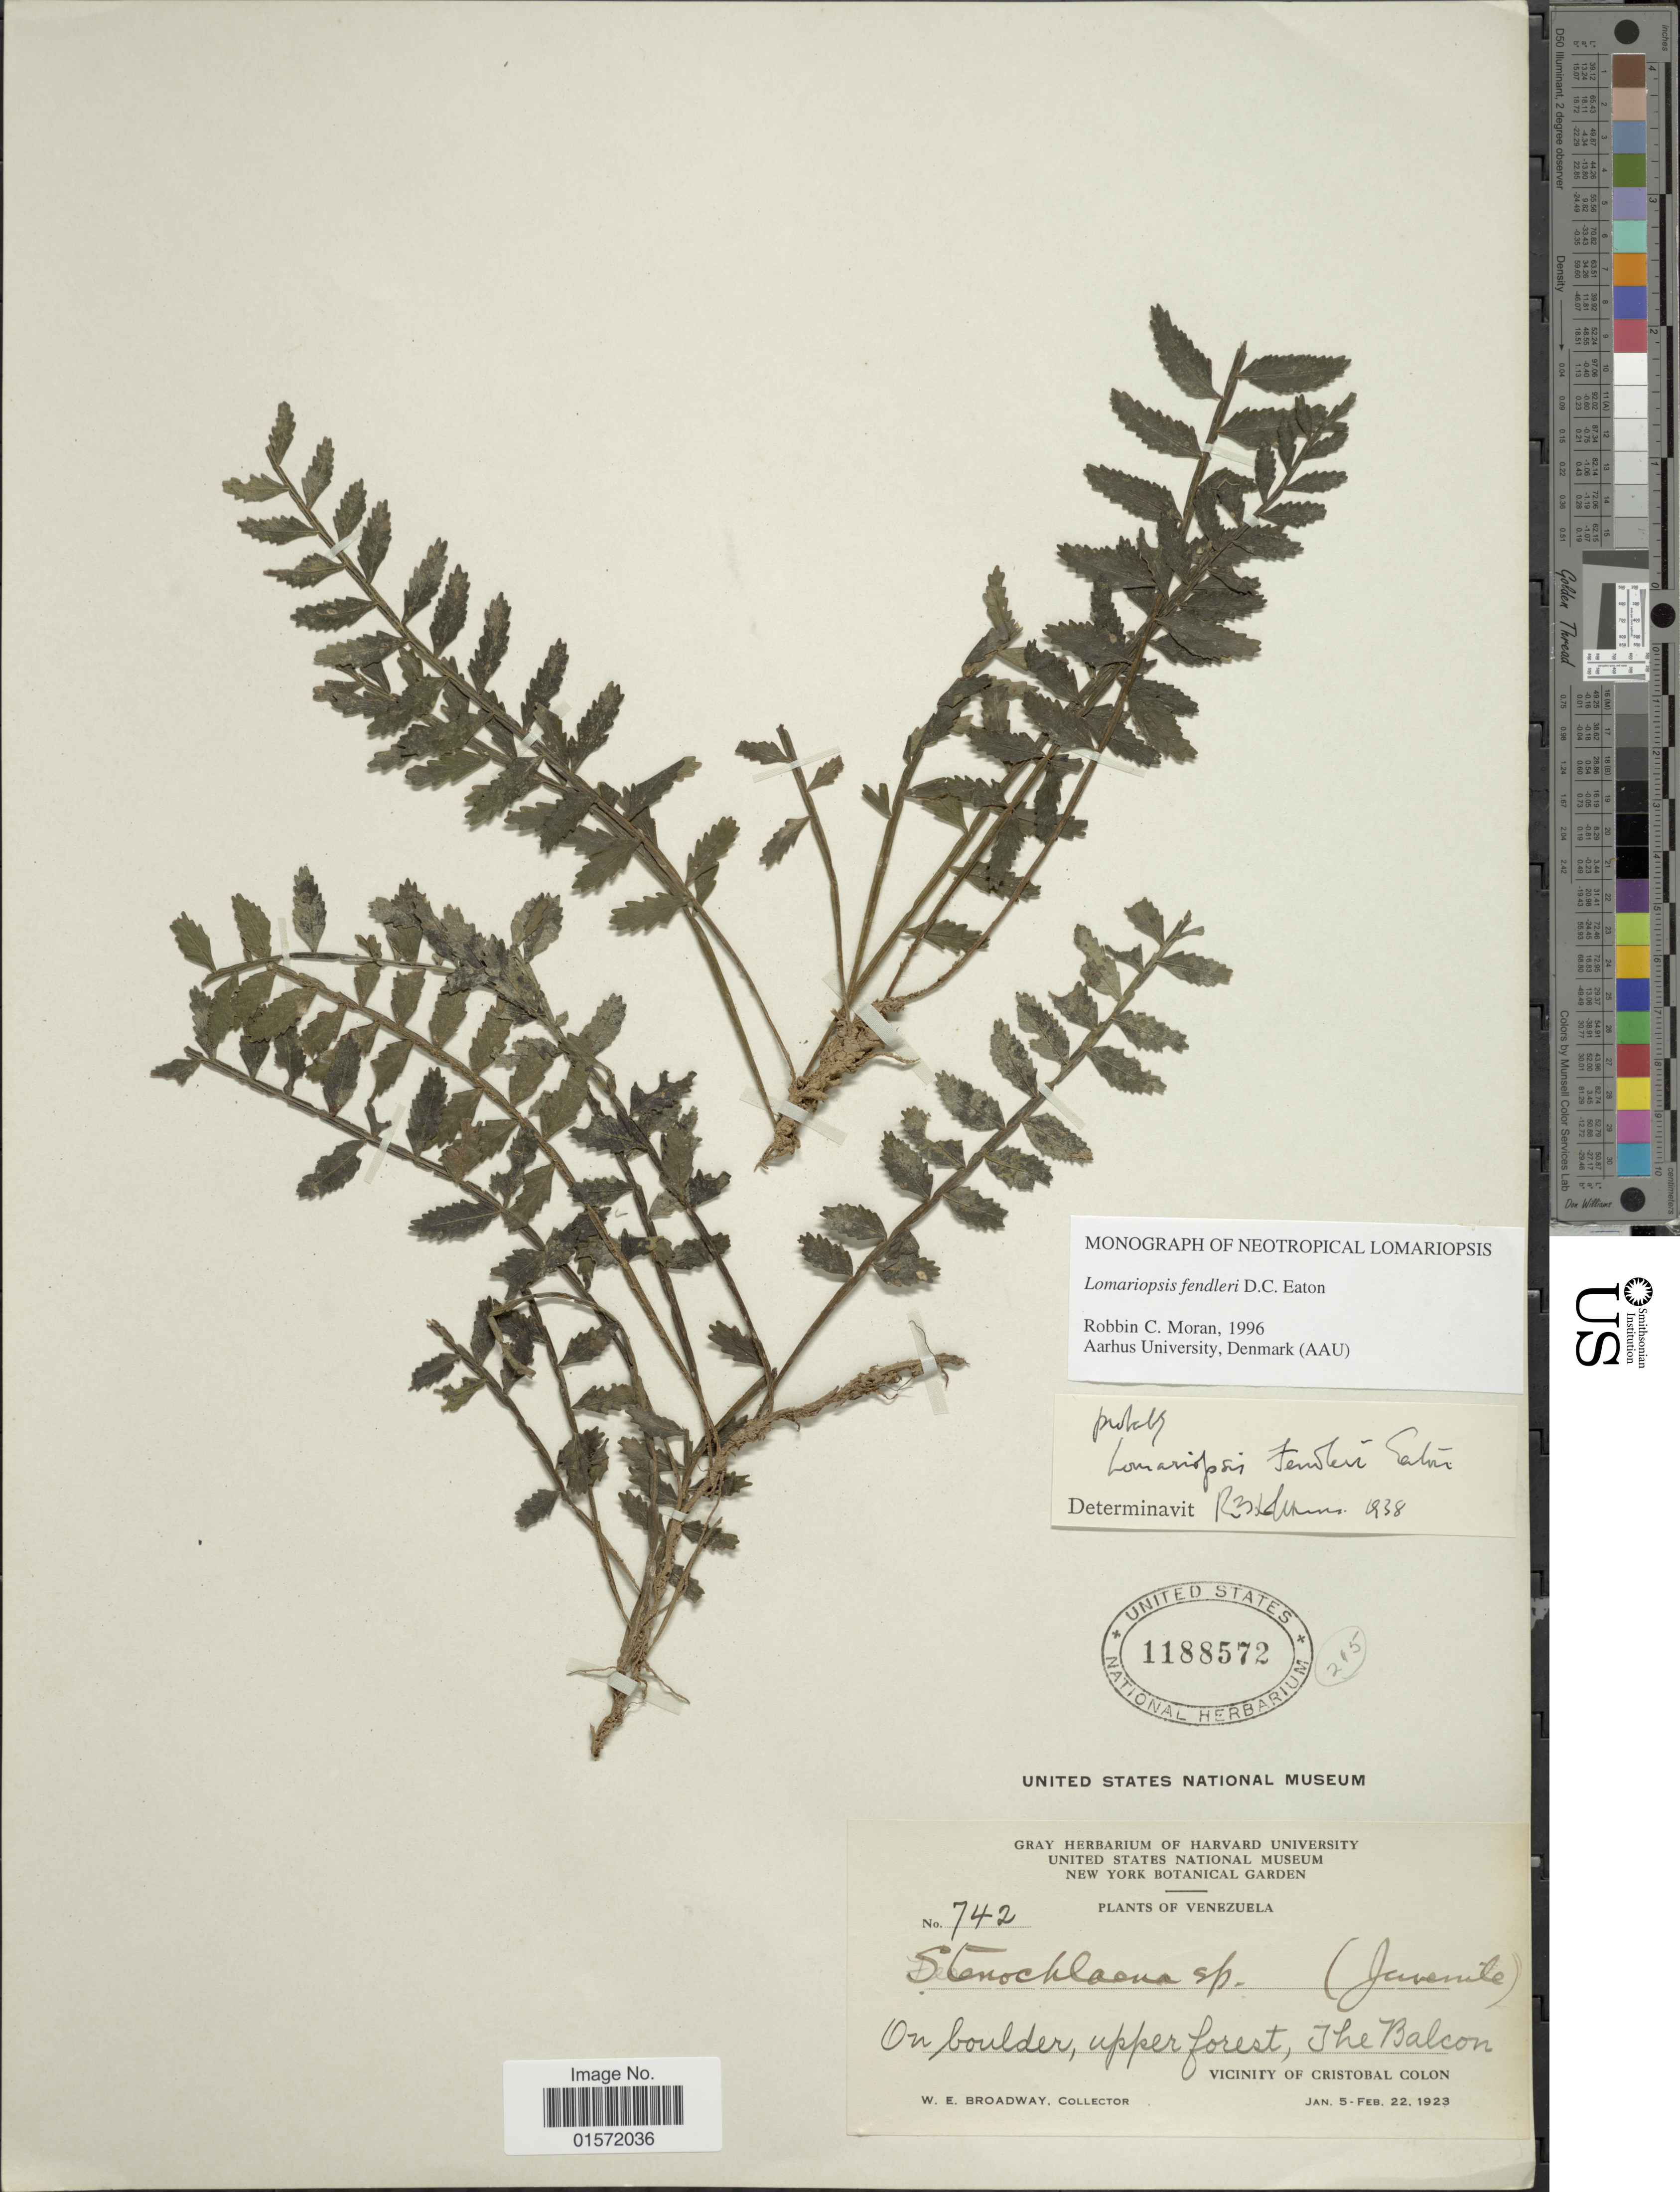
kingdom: Plantae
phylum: Tracheophyta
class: Polypodiopsida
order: Polypodiales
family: Lomariopsidaceae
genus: Lomariopsis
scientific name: Lomariopsis fendleri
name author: D.C. Eaton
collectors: W. E. Broadway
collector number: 742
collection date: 1923-01-05/1923-02-22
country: Venezuela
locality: On boulder, upper forest, The Balcon, Vicinity of Cristobal Colon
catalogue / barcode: US 1188572